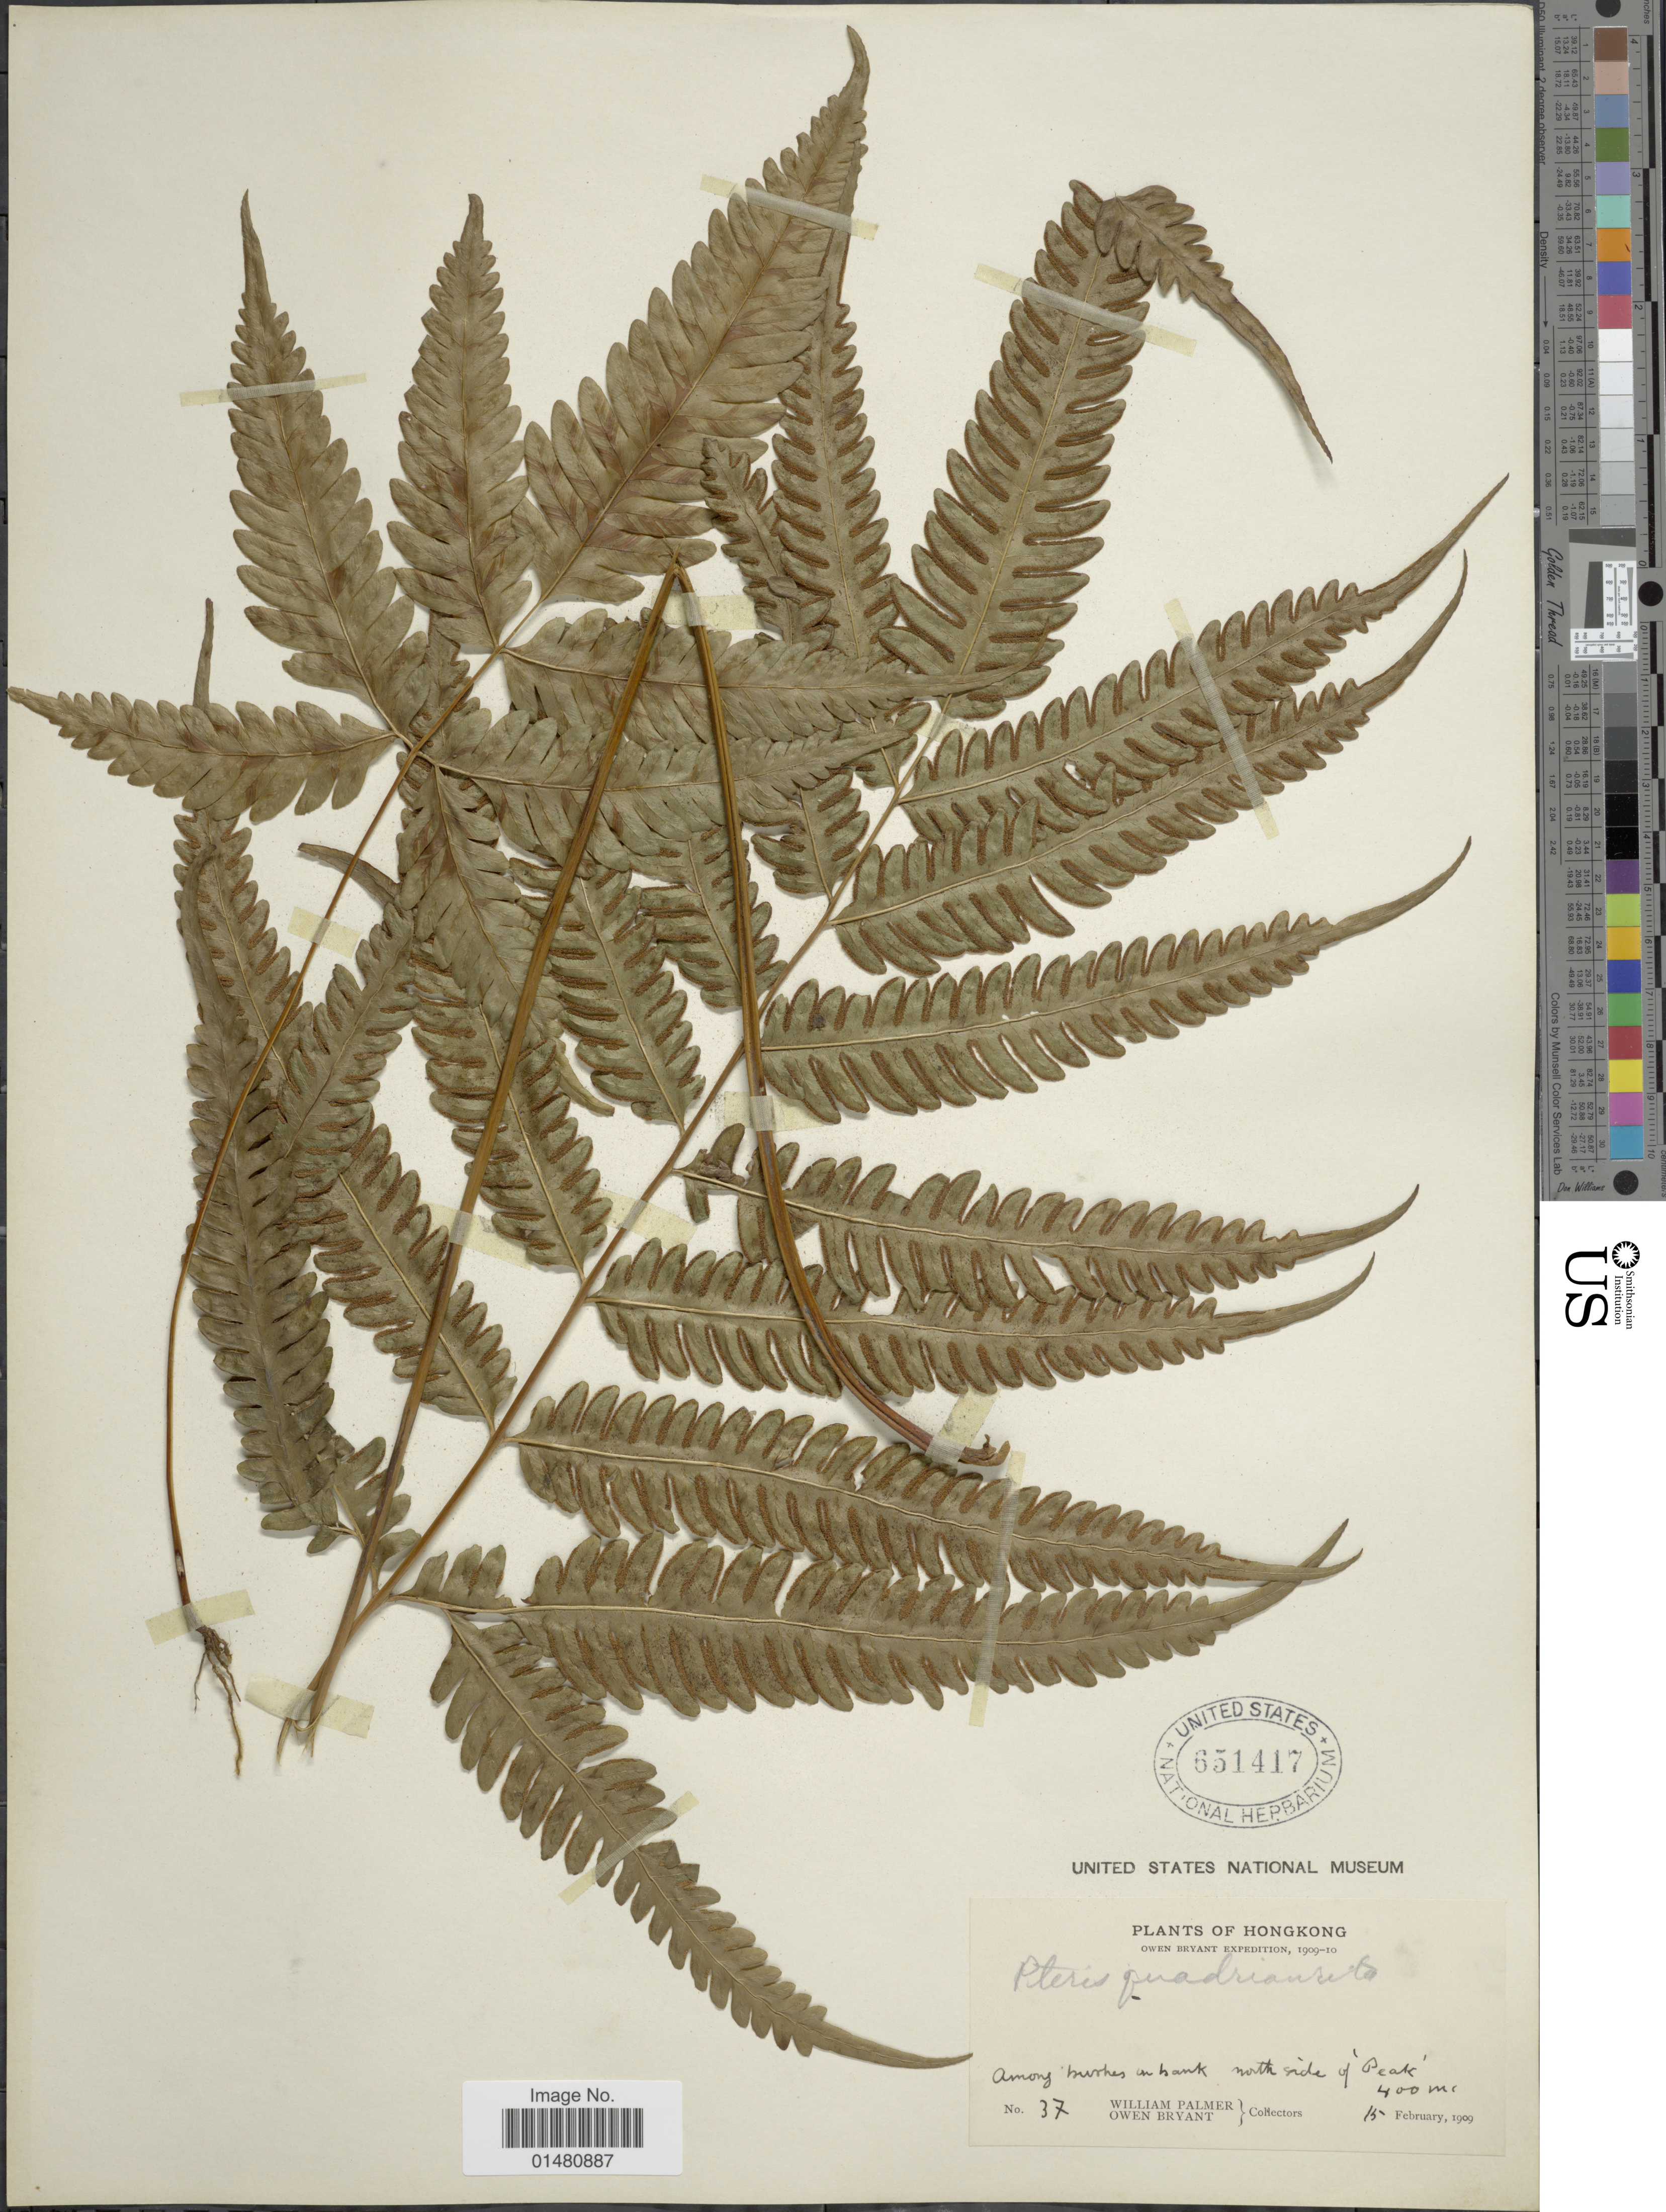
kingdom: Plantae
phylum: Tracheophyta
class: Polypodiopsida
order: Polypodiales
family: Pteridaceae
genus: Pteris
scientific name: Pteris quadriaurita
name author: Retz.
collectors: W. Palmer & O. Bryant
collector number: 37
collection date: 1909-02-15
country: China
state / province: Hong Kong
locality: Among bushes on bank north side of 'Peak'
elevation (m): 400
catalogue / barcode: US 651417